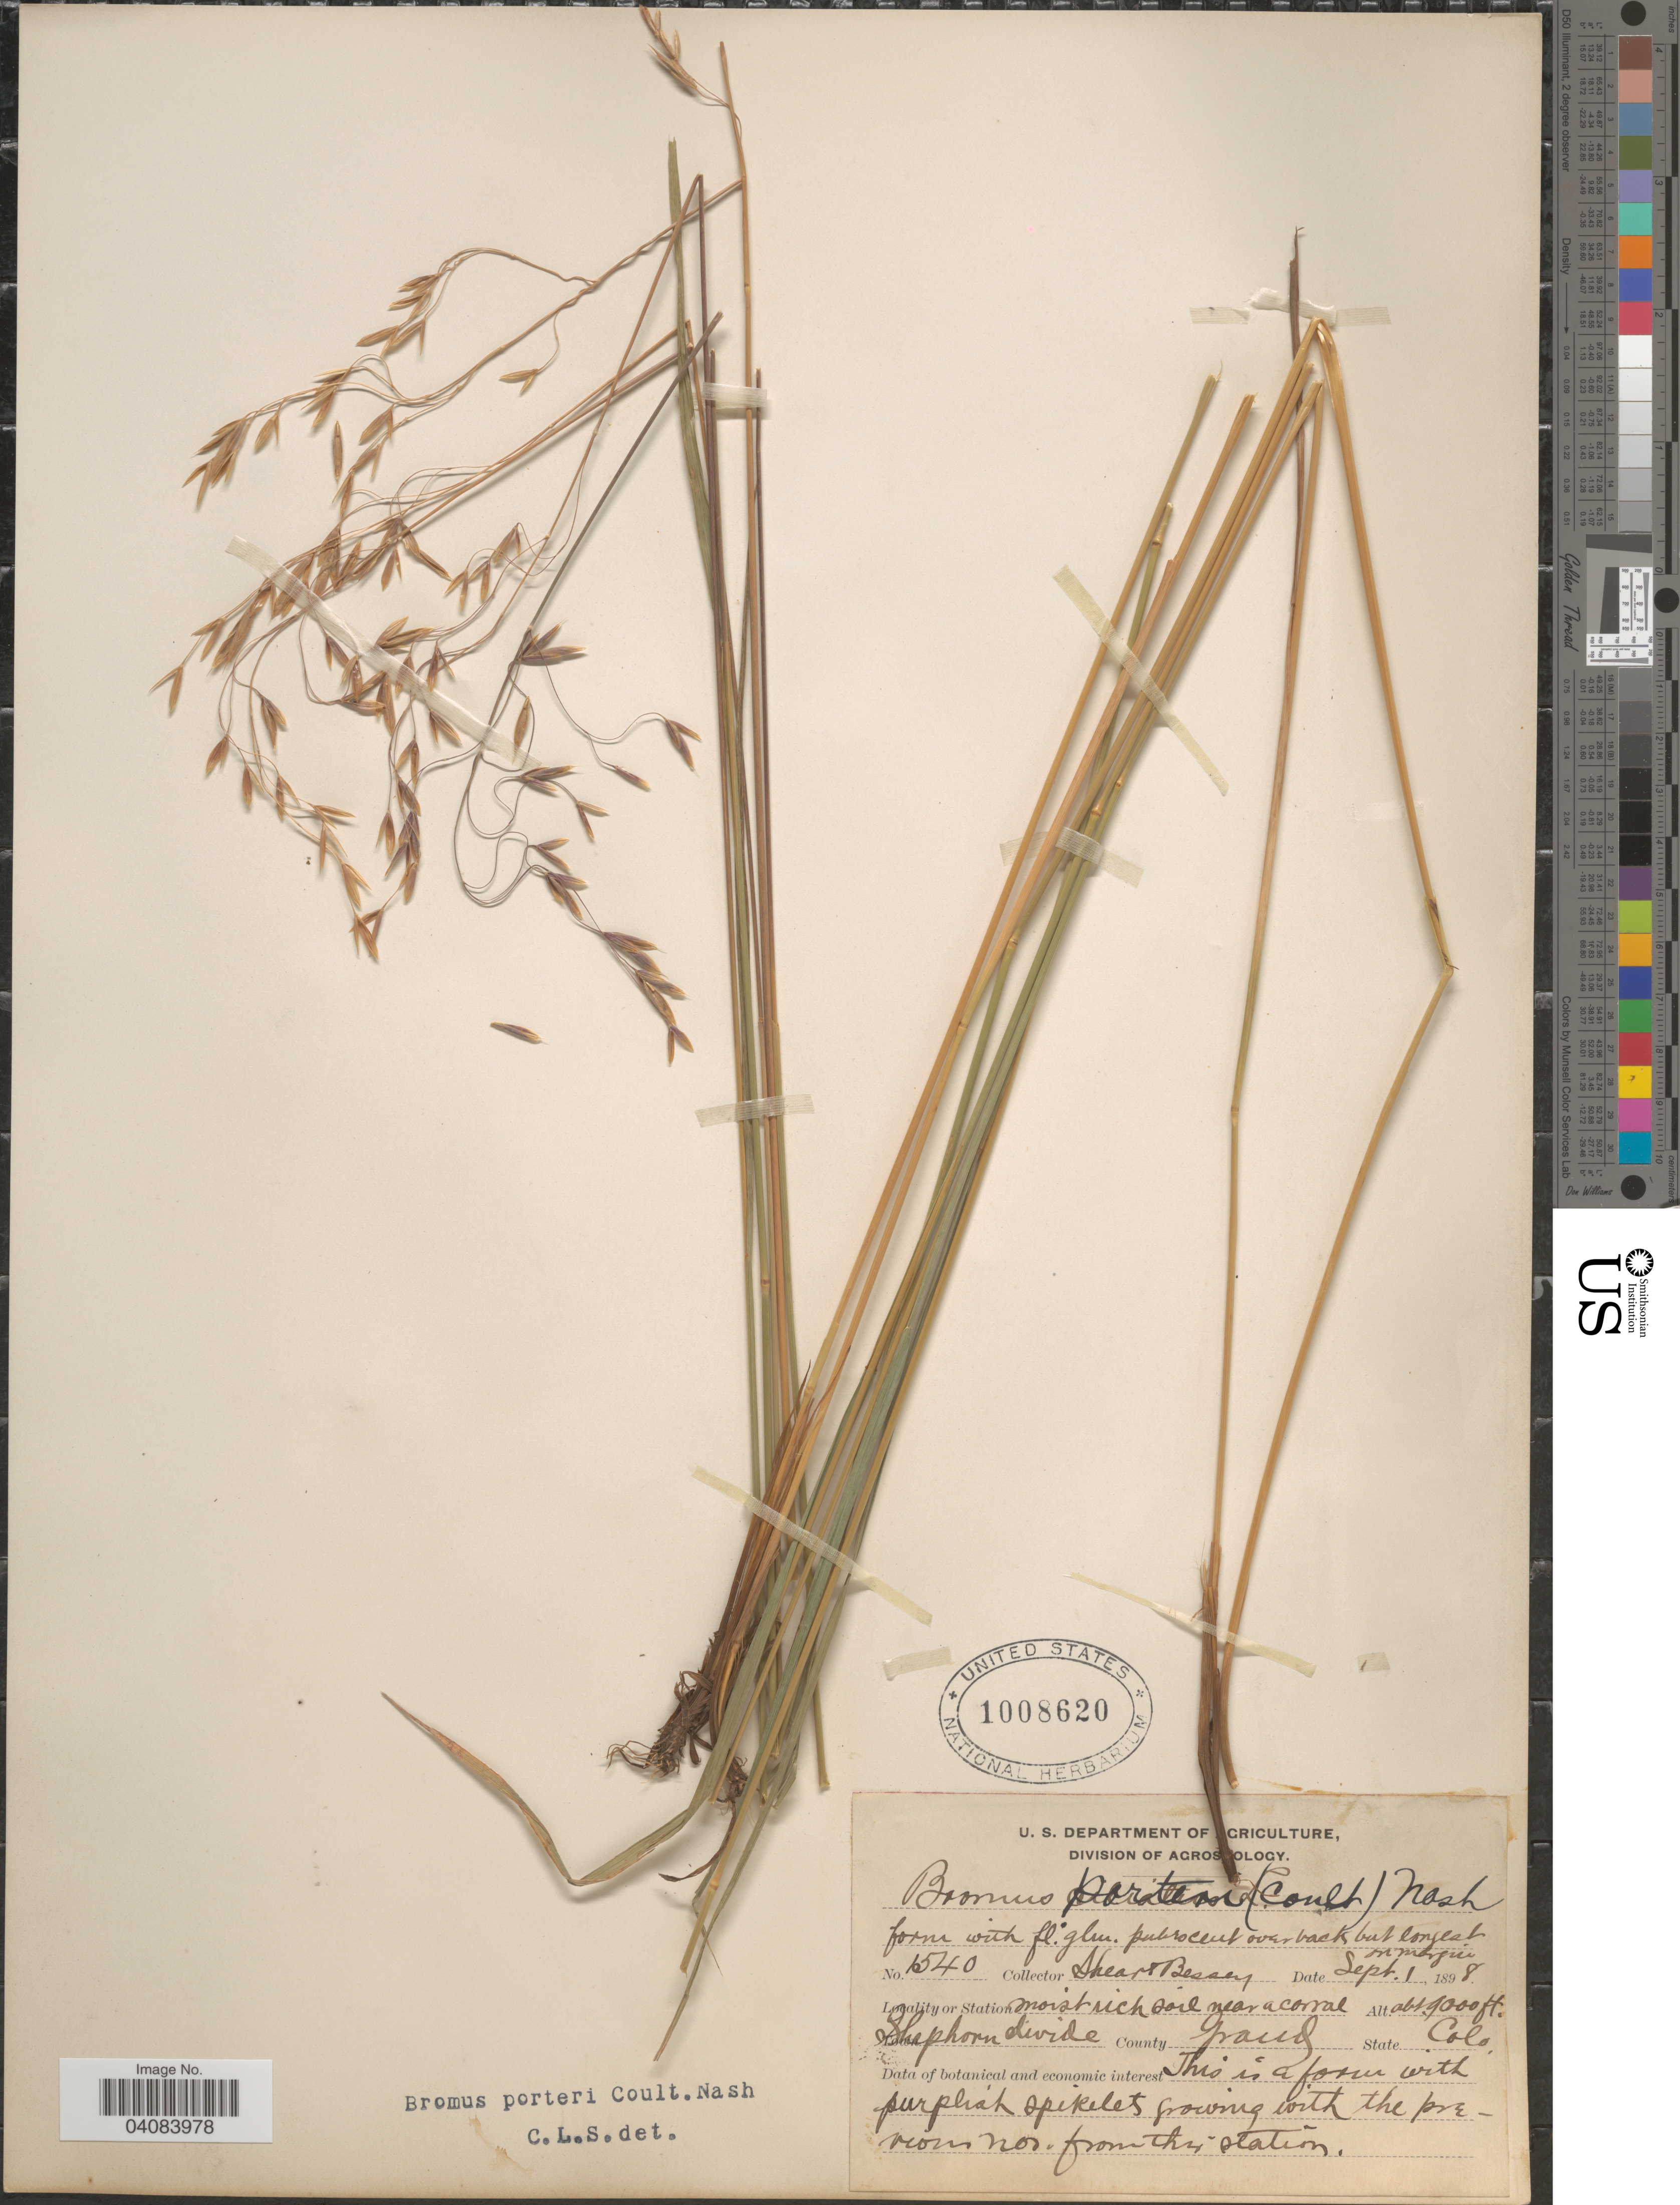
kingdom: Plantae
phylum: Tracheophyta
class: Liliopsida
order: Poales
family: Poaceae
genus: Bromus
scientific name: Bromus porteri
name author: (J.M. Coult.) Nash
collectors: -- Shear & -. Bessey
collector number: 1540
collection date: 1898-09-01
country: United States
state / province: Colorado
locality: Town Shephorn divide. County Grand.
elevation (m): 5791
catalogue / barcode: US 1008620